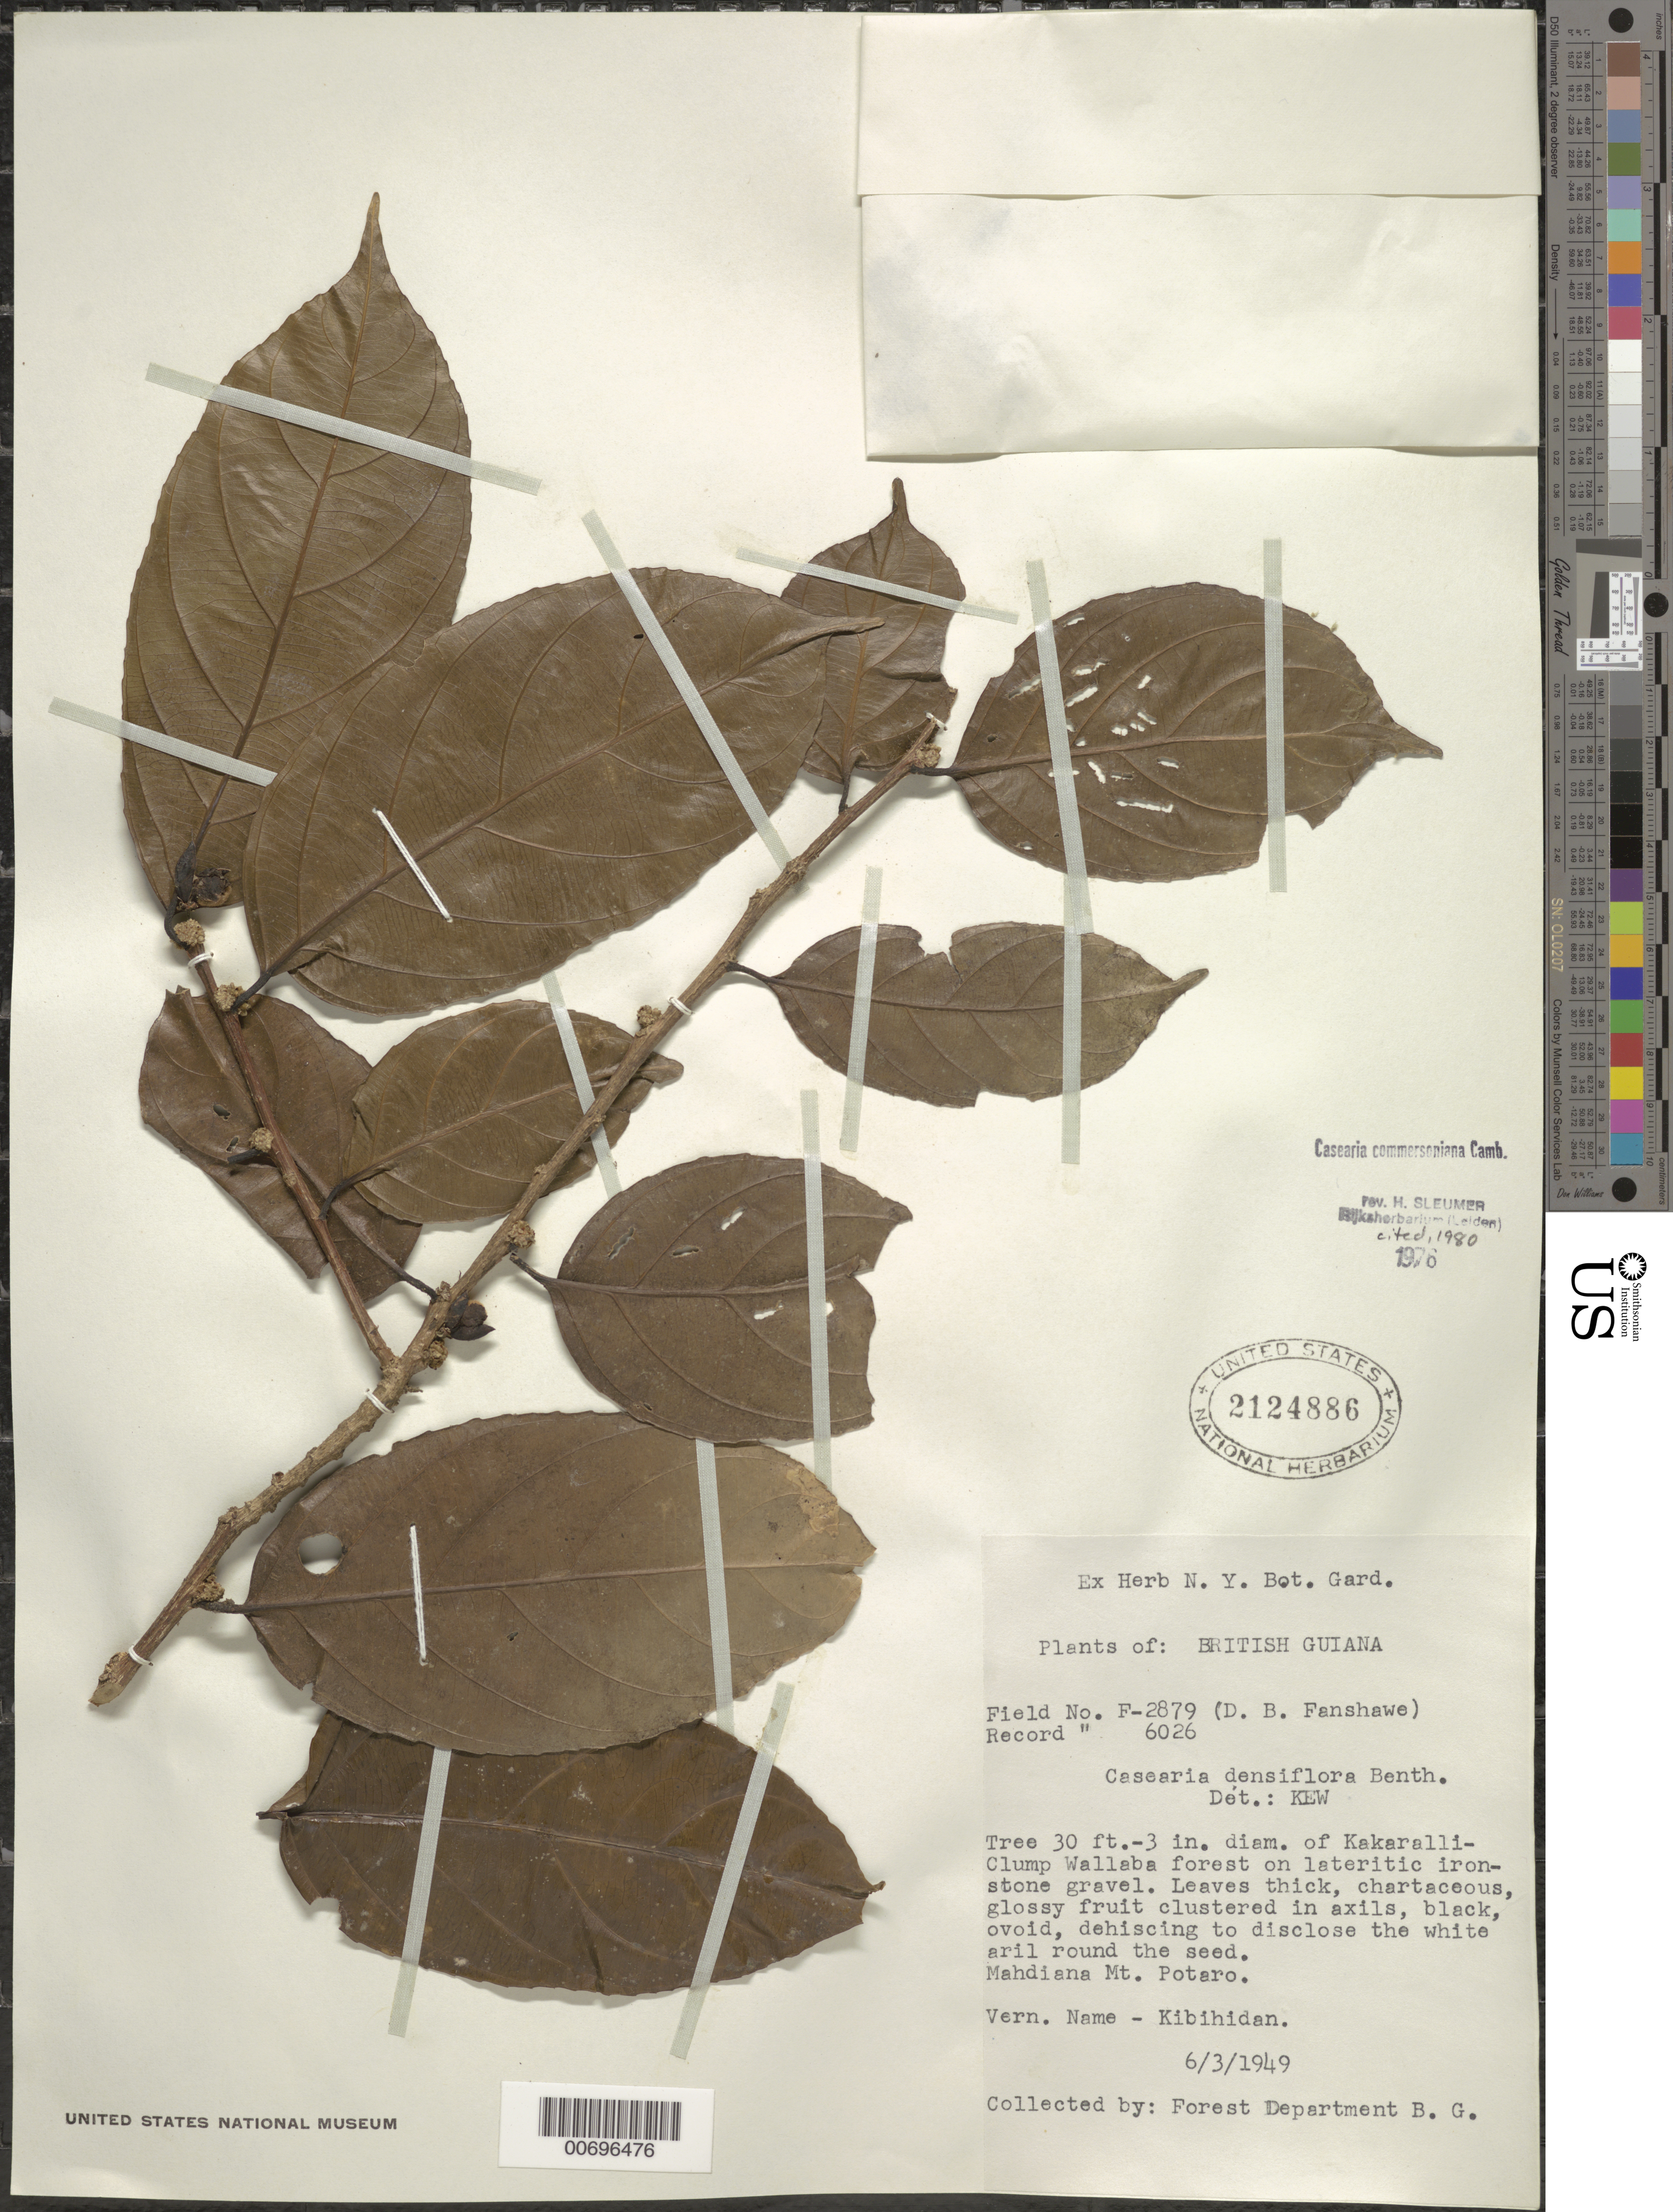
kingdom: Plantae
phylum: Tracheophyta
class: Magnoliopsida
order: Malpighiales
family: Salicaceae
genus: Piparea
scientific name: Piparea dentata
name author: Aubl.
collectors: Forest Dept. B. G. & British Guiana Forestry Dept.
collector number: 6026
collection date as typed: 6-Mar-49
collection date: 1949-03-06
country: Guyana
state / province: Potaro-Siparuni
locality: Mahdiana Mt., Potaro R.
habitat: Wallaba forest on lateritic ironstone gravel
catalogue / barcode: US 2124886